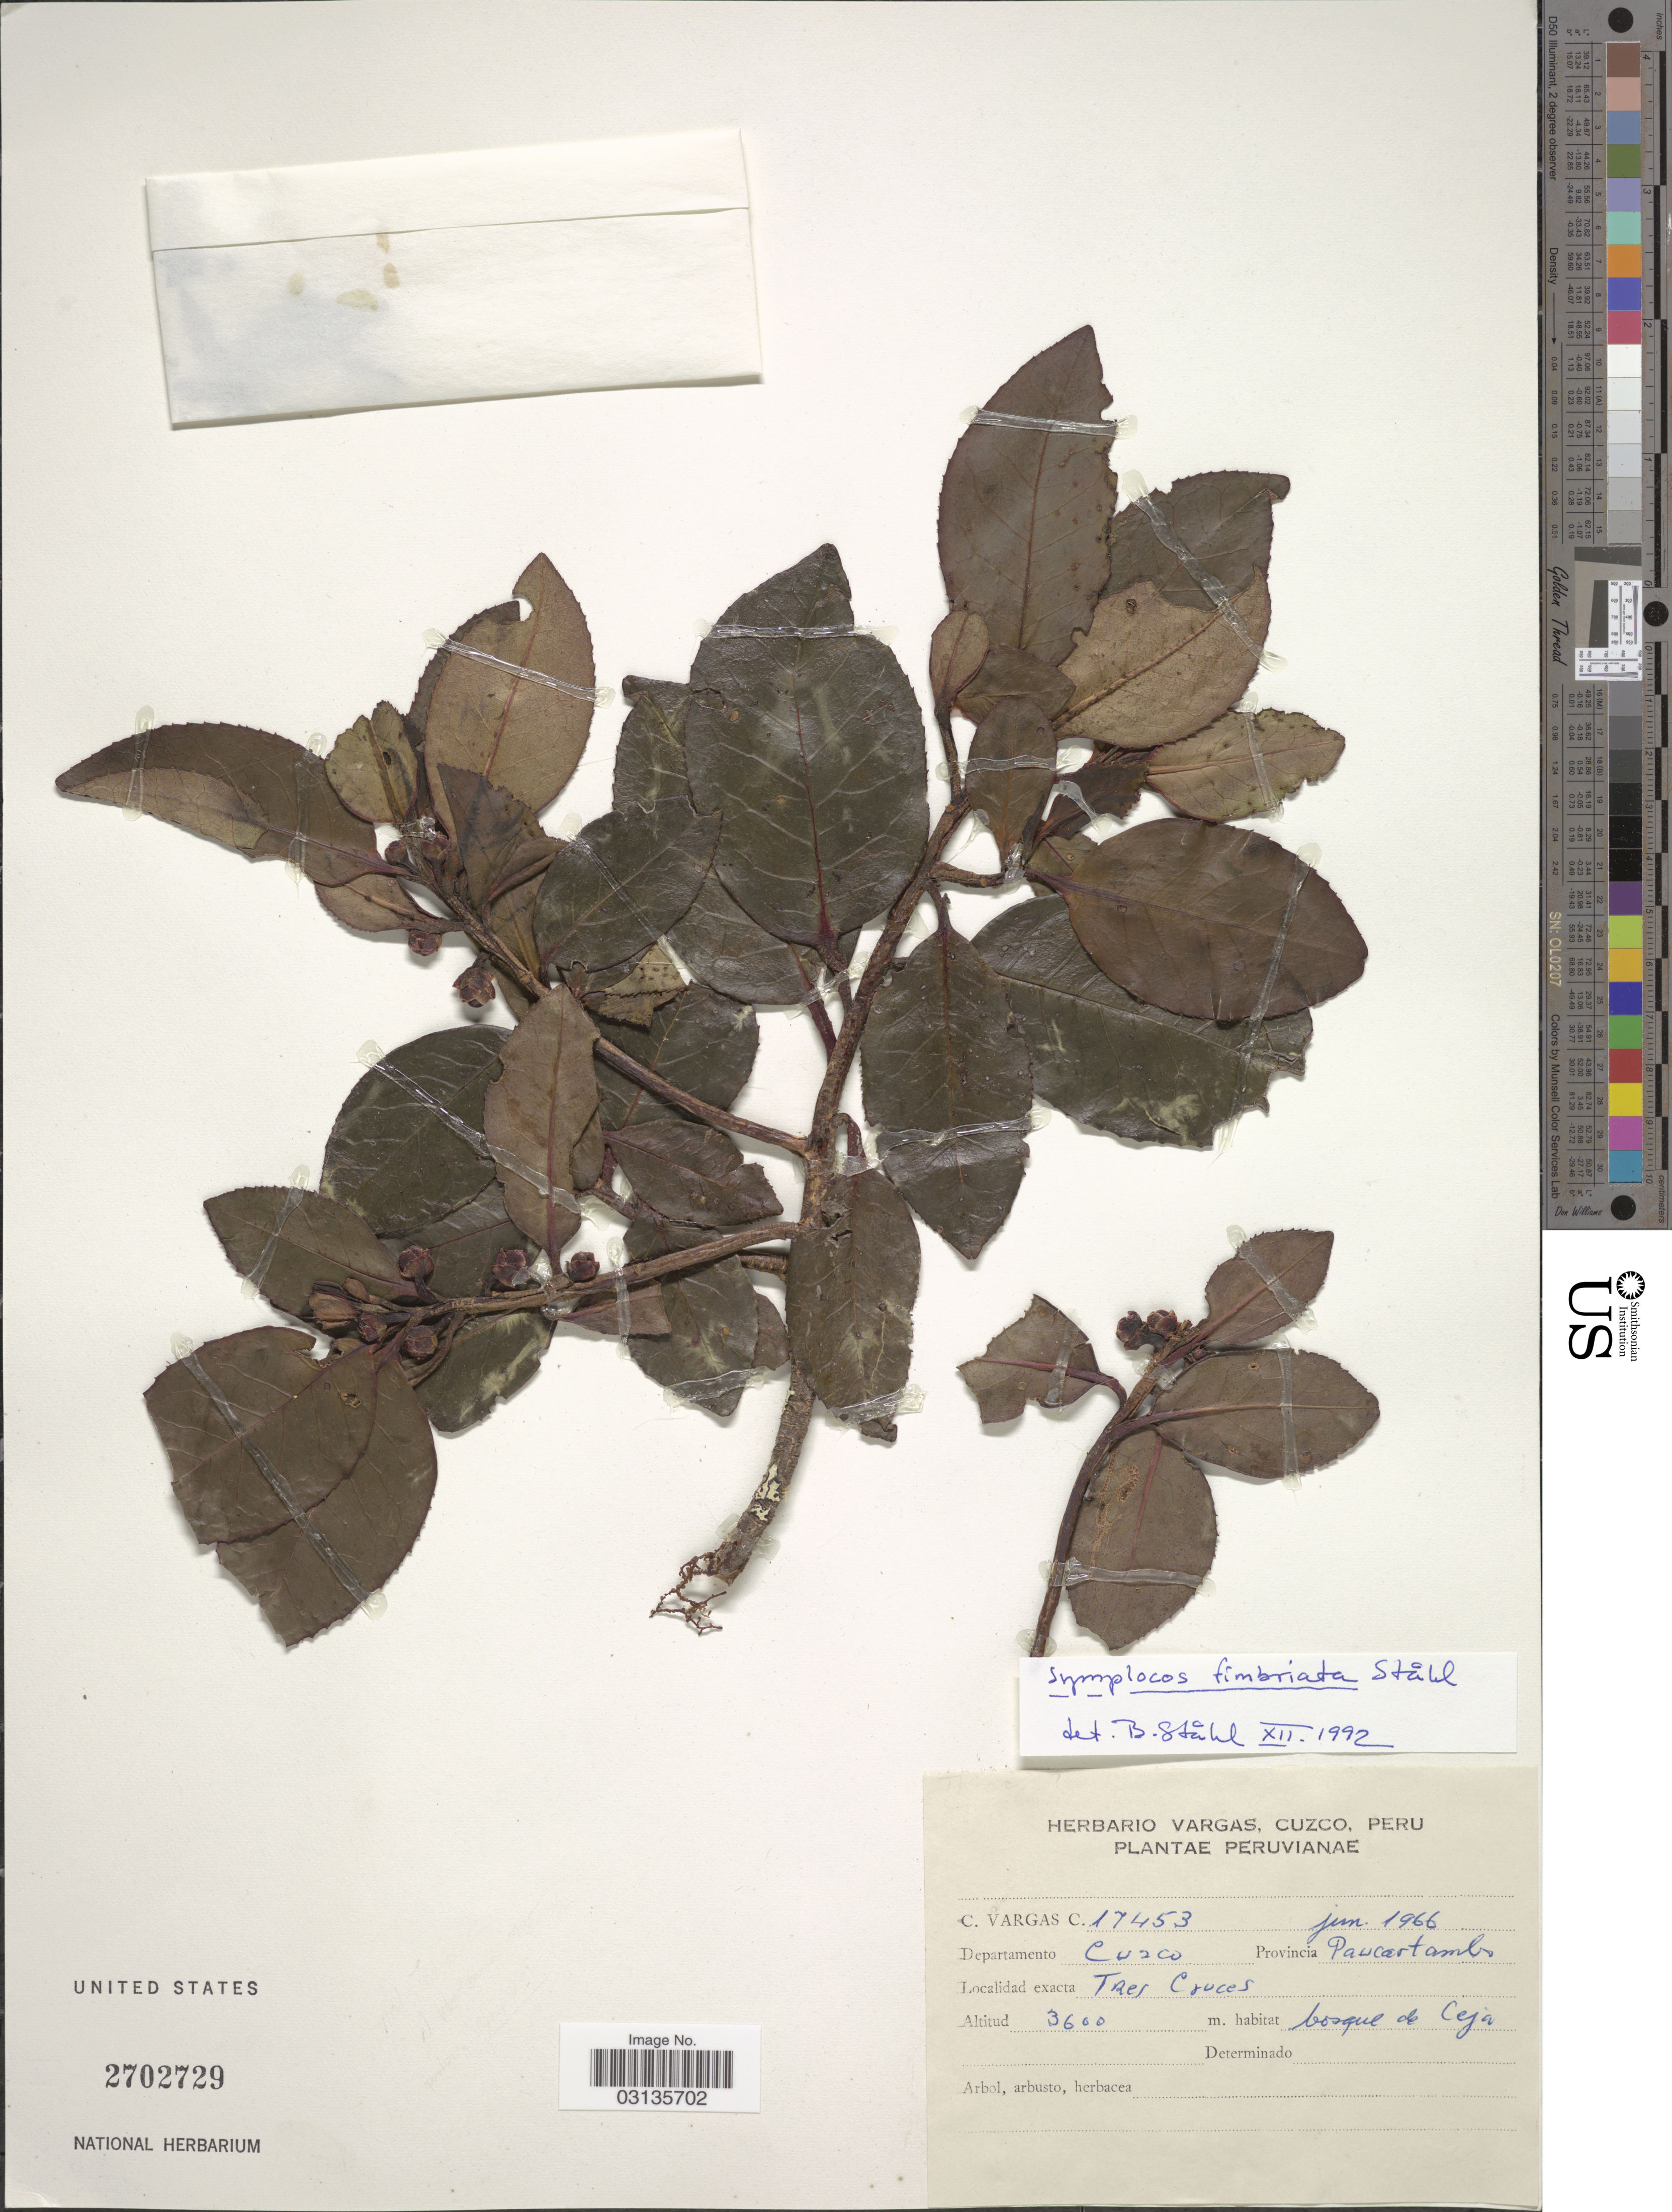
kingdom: Plantae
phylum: Tracheophyta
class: Magnoliopsida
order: Ericales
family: Symplocaceae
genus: Symplocos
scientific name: Symplocos fimbriata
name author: B. Ståhl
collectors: C. Vargas Calderón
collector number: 17453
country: Peru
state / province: Cusco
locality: Departamento Cuzco. Provincia Paucartambo. Tres Cruces, bosque de Ceja.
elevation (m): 3600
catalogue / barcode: US 2702729